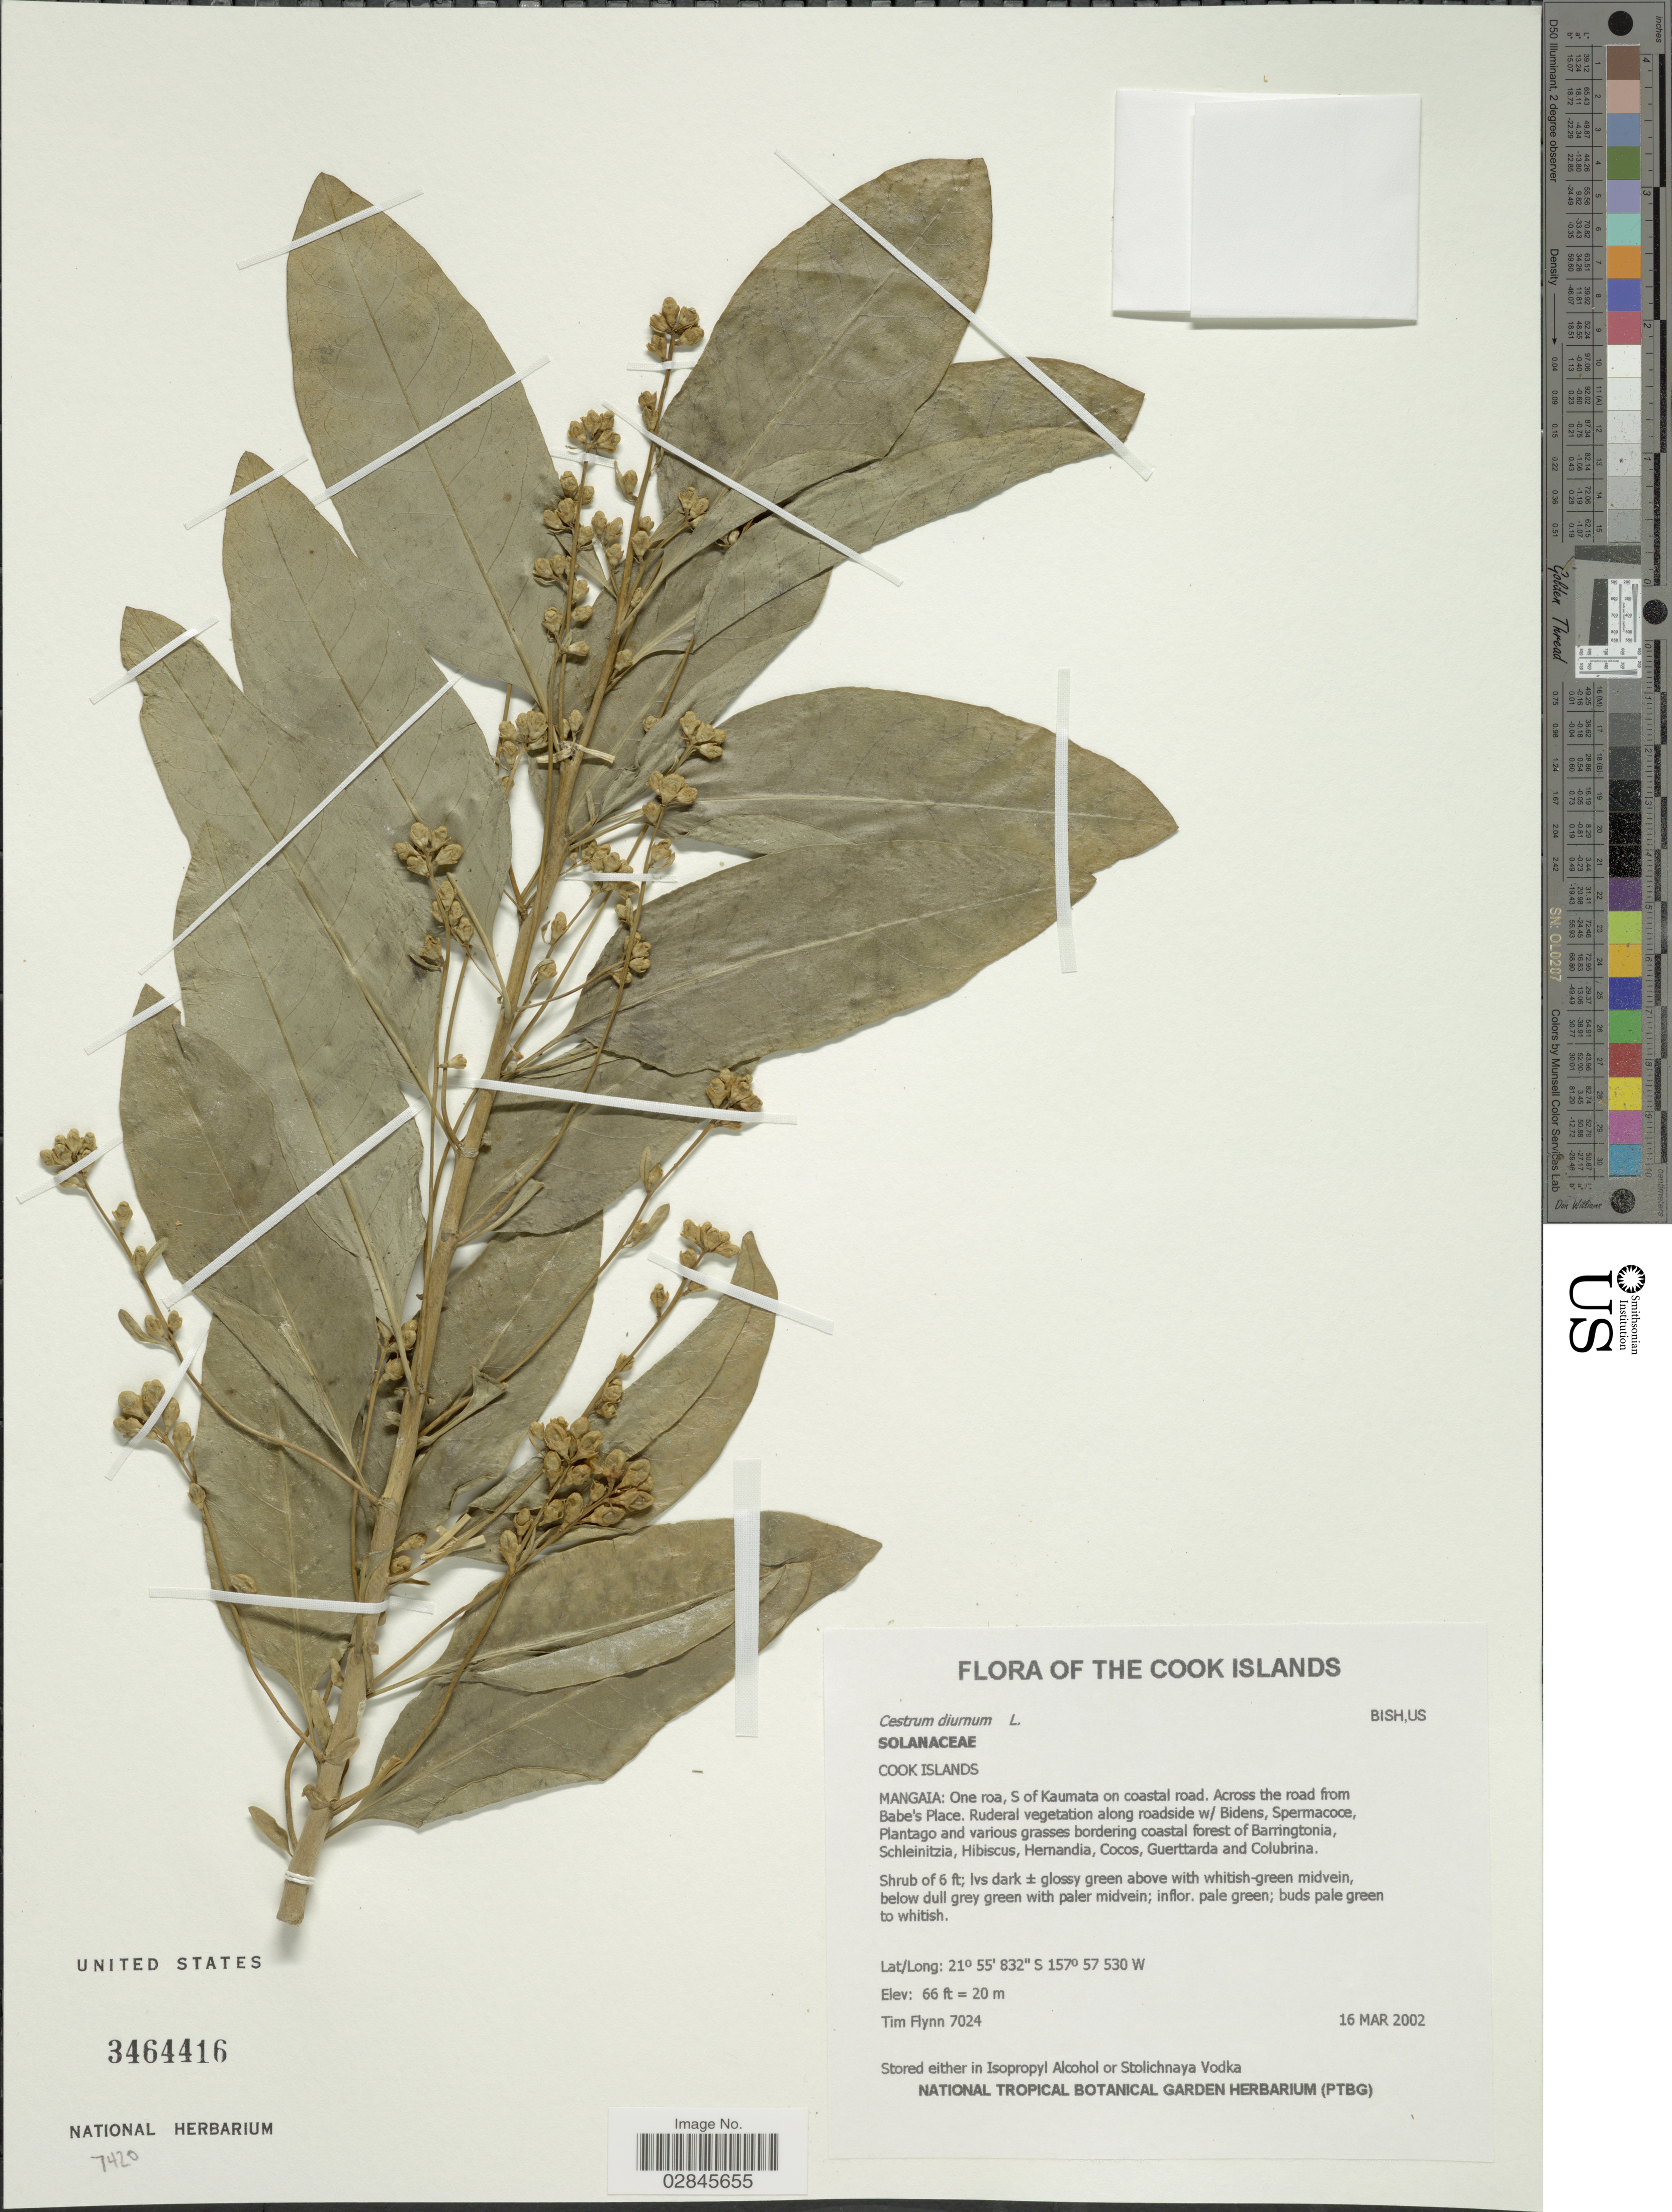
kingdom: Plantae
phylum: Tracheophyta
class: Magnoliopsida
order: Solanales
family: Solanaceae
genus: Cestrum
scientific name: Cestrum diurnum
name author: L.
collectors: T. Flynn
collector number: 7024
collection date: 2002-03-16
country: Cook Islands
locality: Mangaia: One roa, S of Kaumata on coastal road. Across the road from Babe's Place.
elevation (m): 20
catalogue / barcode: US 3464416